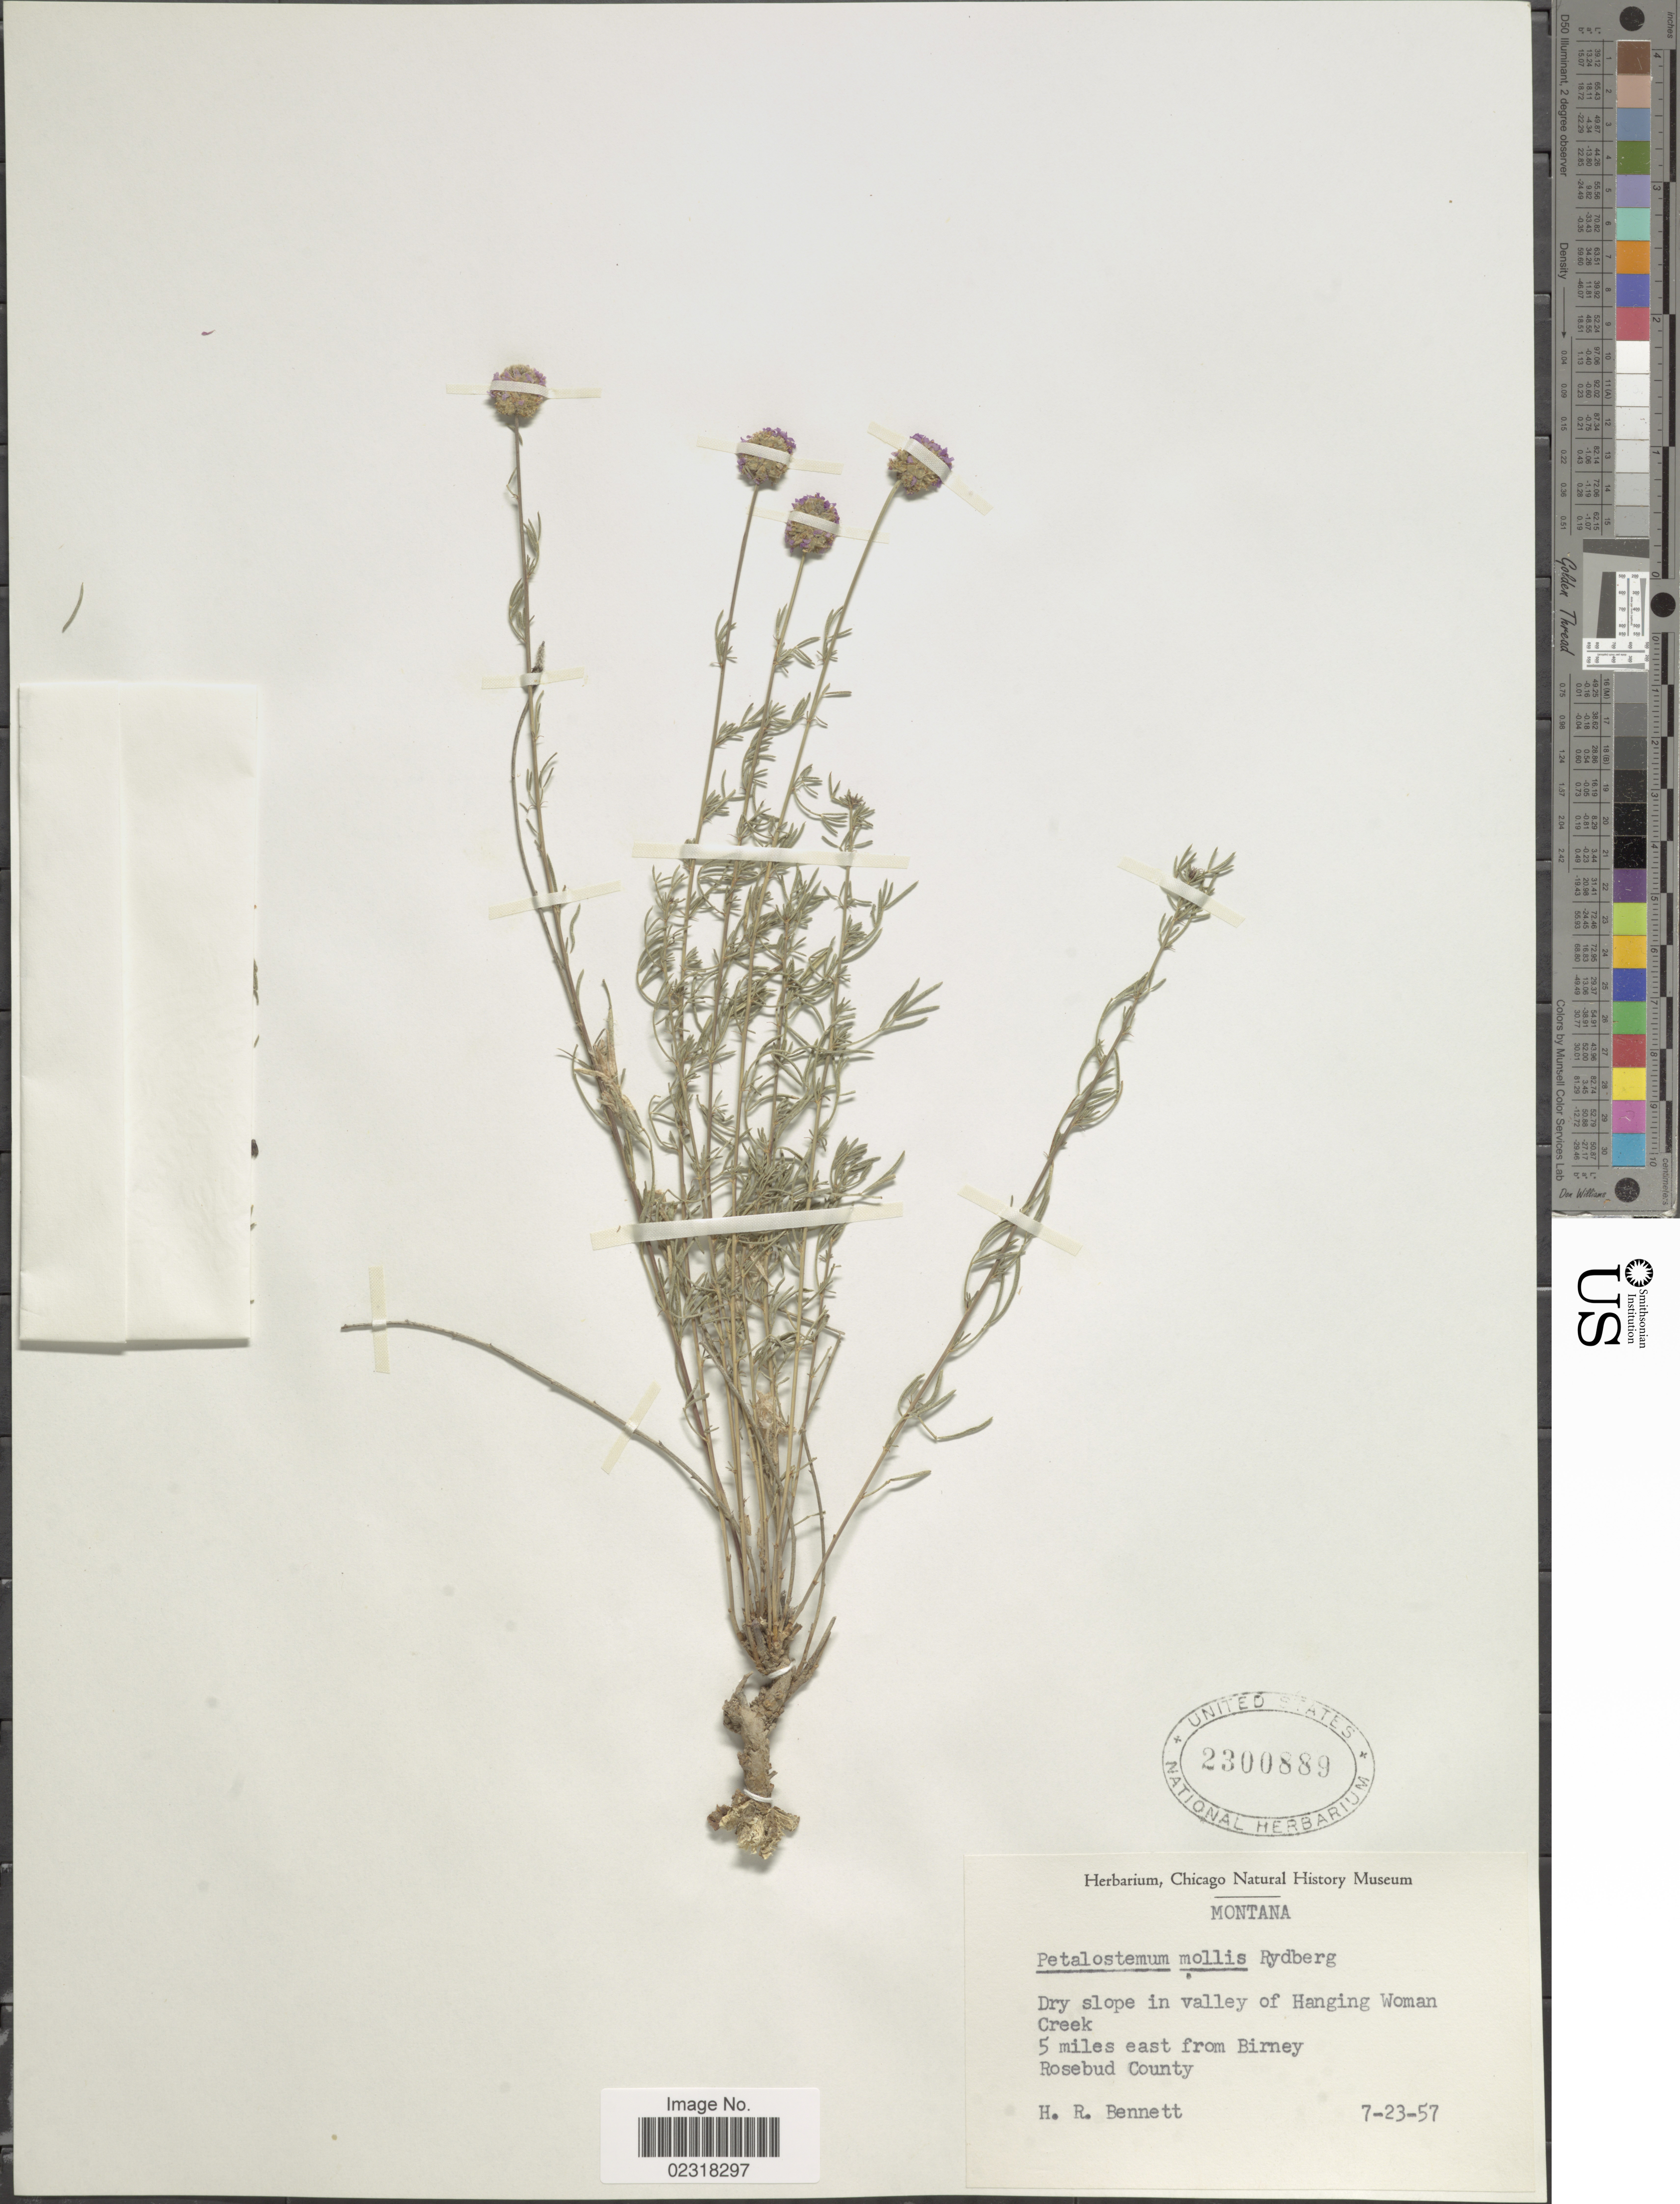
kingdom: Plantae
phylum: Tracheophyta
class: Magnoliopsida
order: Fabales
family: Fabaceae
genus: Dalea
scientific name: Dalea purpurea var. purpurea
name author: Vent.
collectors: H. R. Bennett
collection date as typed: Transcribed d/m/y: 23/7/57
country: United States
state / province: Montana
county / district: Rosebud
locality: Dry slope in valley of Hanging Woman Creek, 5 miles east from Birney Rosebud County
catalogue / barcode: US 2300889